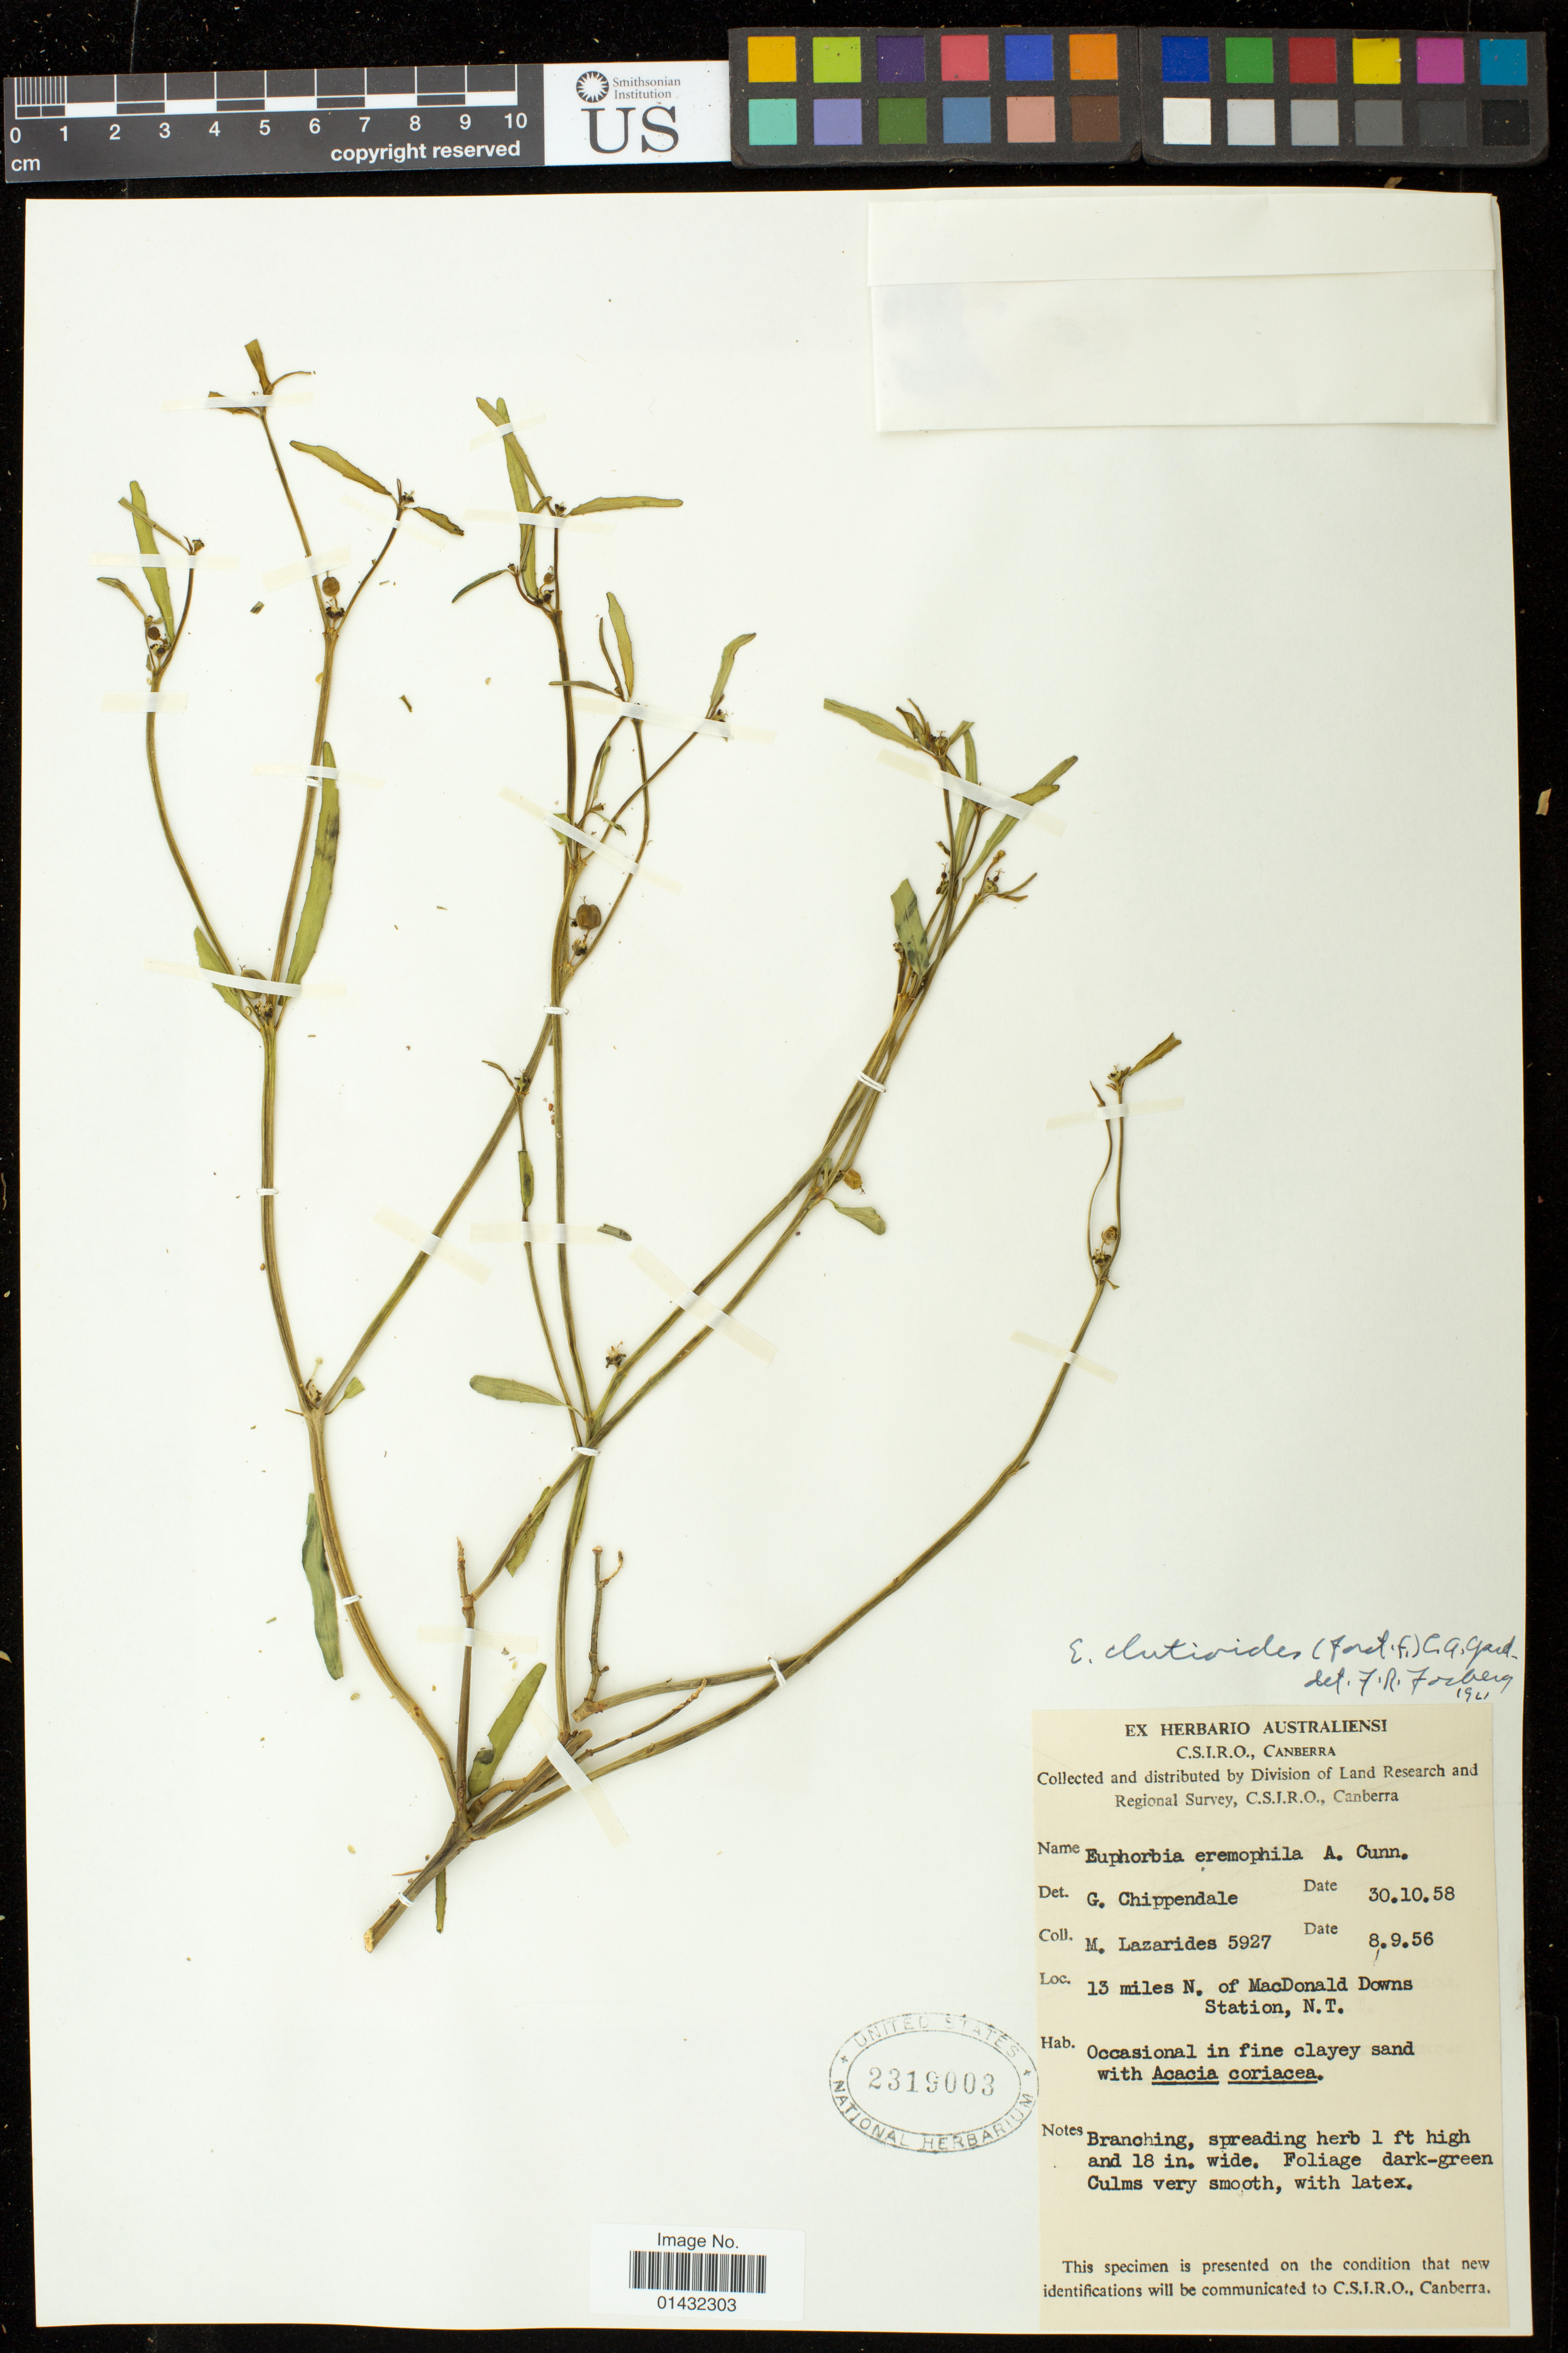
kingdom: Plantae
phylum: Tracheophyta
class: Magnoliopsida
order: Malpighiales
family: Euphorbiaceae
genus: Euphorbia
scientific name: Euphorbia tannensis subsp. eremophila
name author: Hassall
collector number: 5927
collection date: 1956-09-08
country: Australia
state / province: Northern Territory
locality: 13 miles N. of MacDonald Downs Station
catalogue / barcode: US 2319003